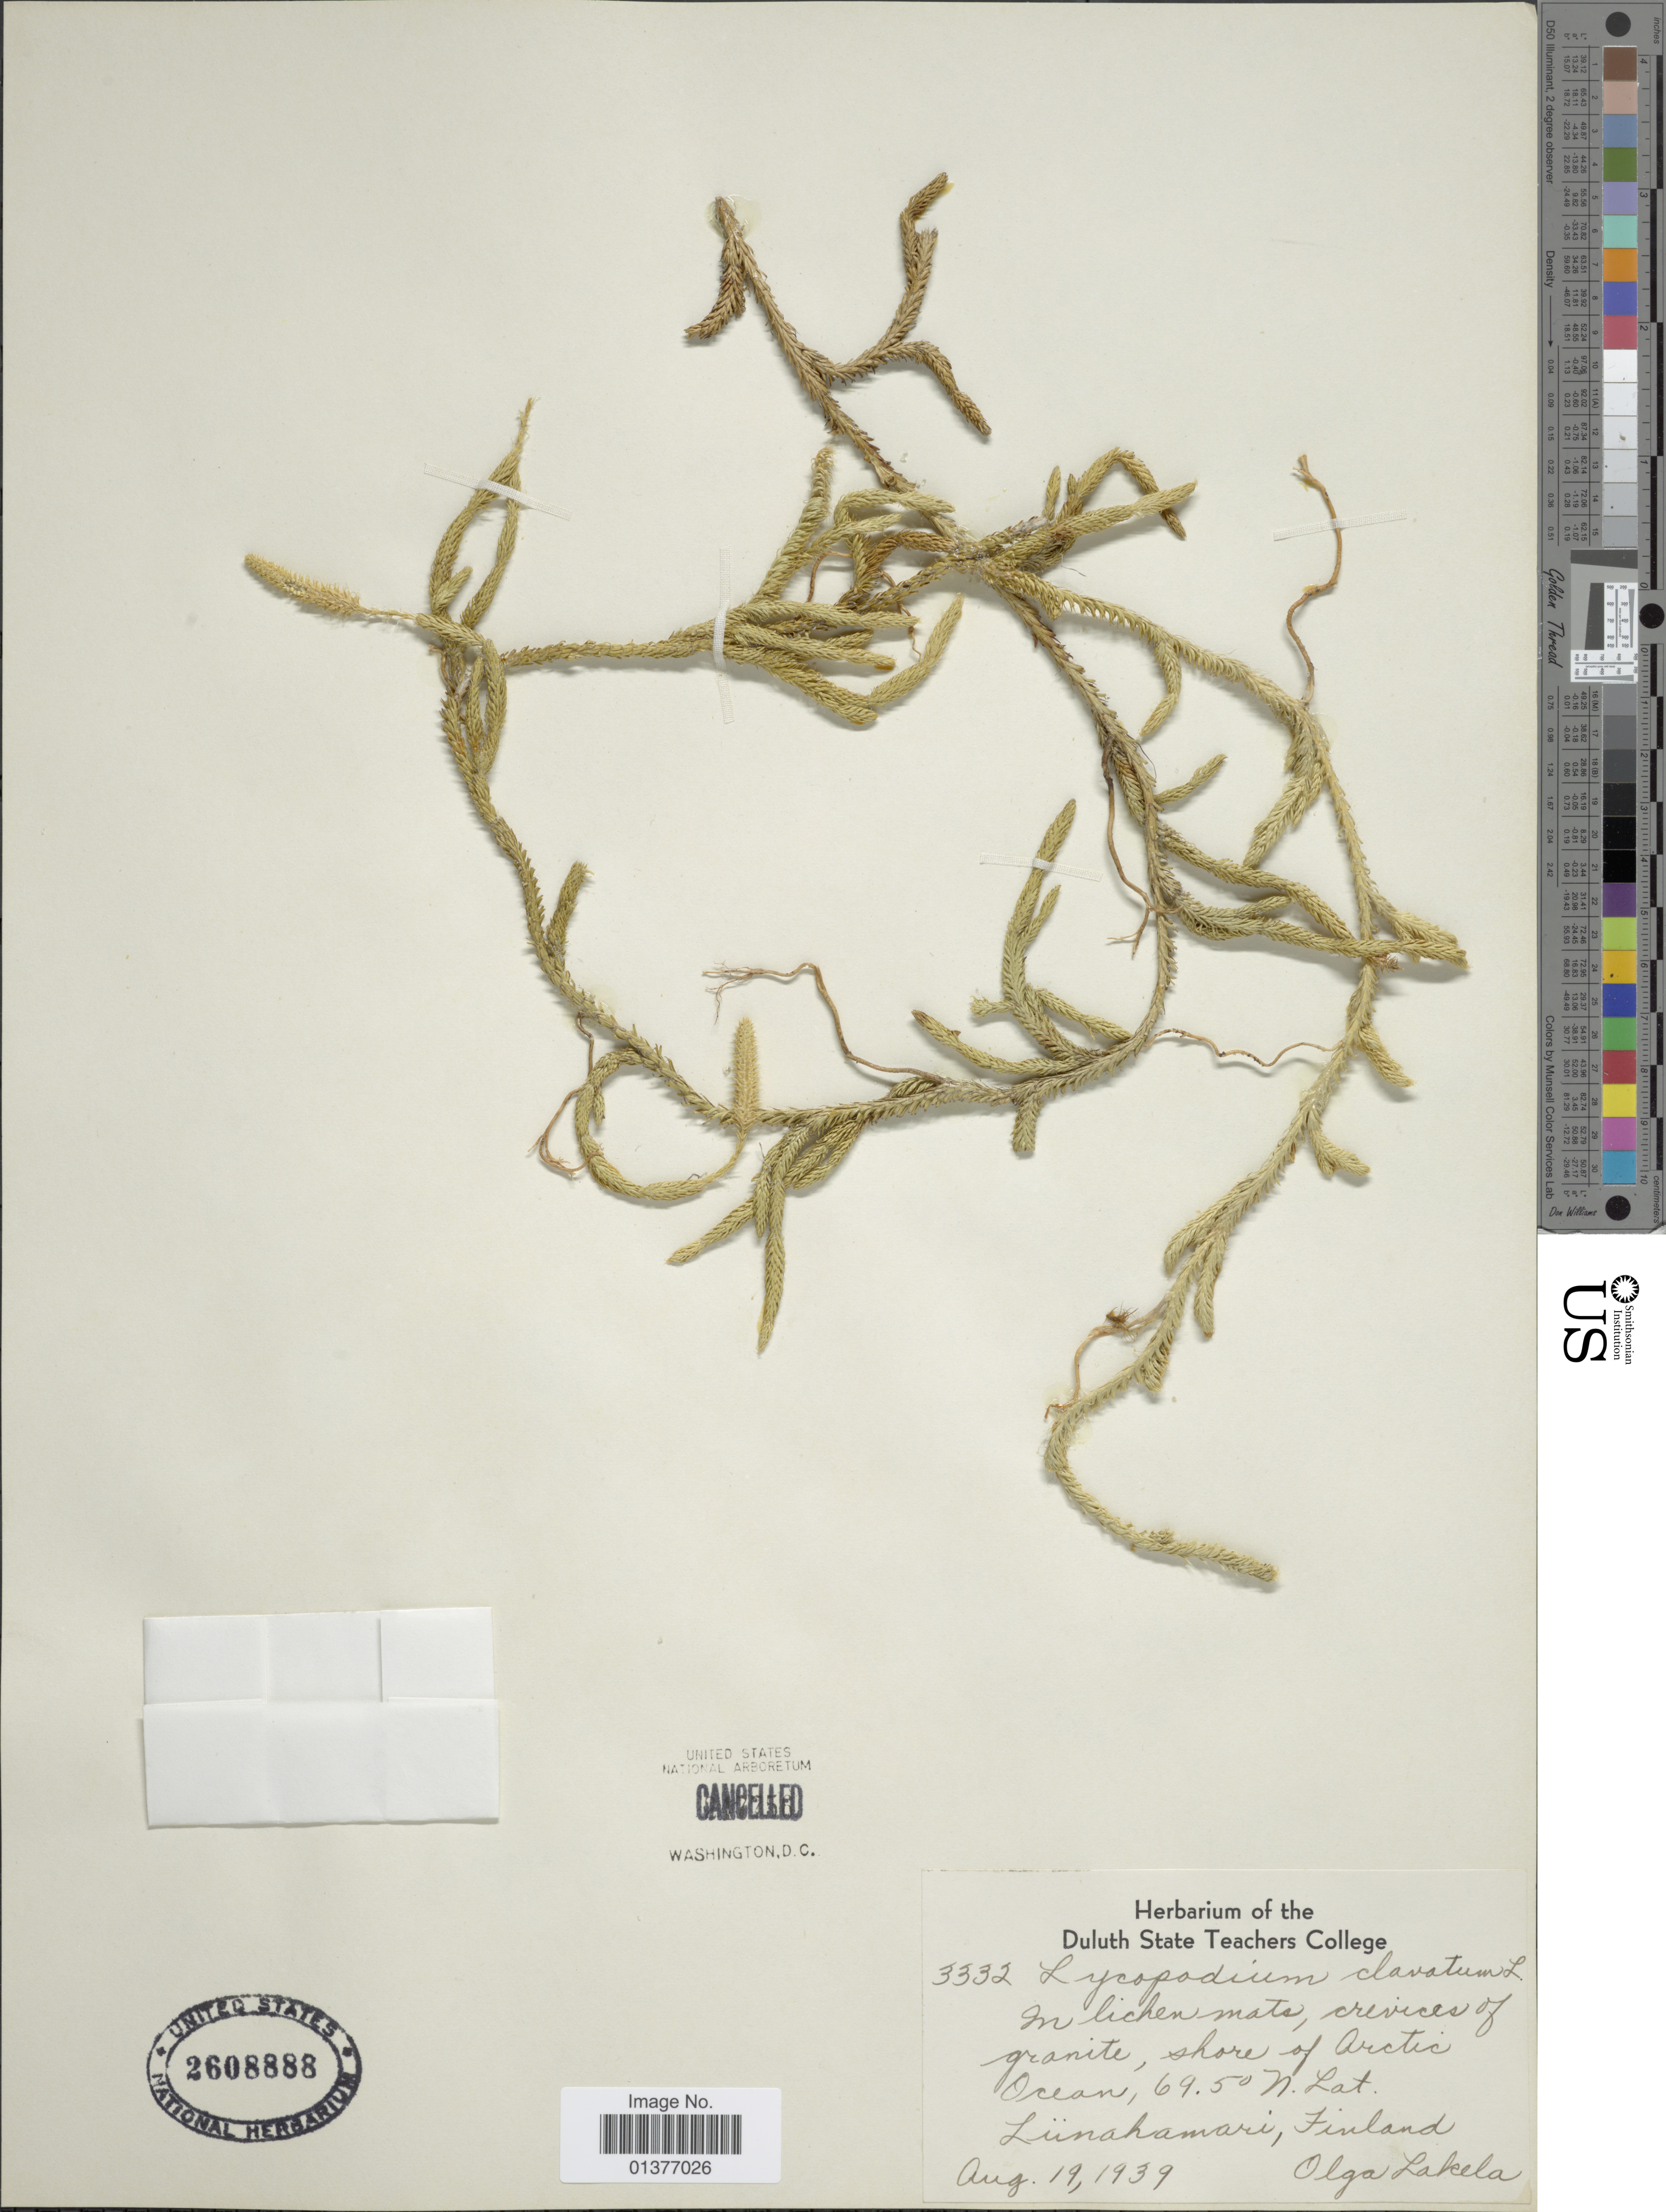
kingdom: Plantae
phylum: Tracheophyta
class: Lycopodiopsida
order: Lycopodiales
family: Lycopodiaceae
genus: Lycopodium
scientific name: Lycopodium clavatum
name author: L.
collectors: O. K. Lakela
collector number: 3332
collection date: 1939-08-19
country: Finland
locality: Shore of Arctic Ocean, Lunahamari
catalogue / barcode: US 2608888